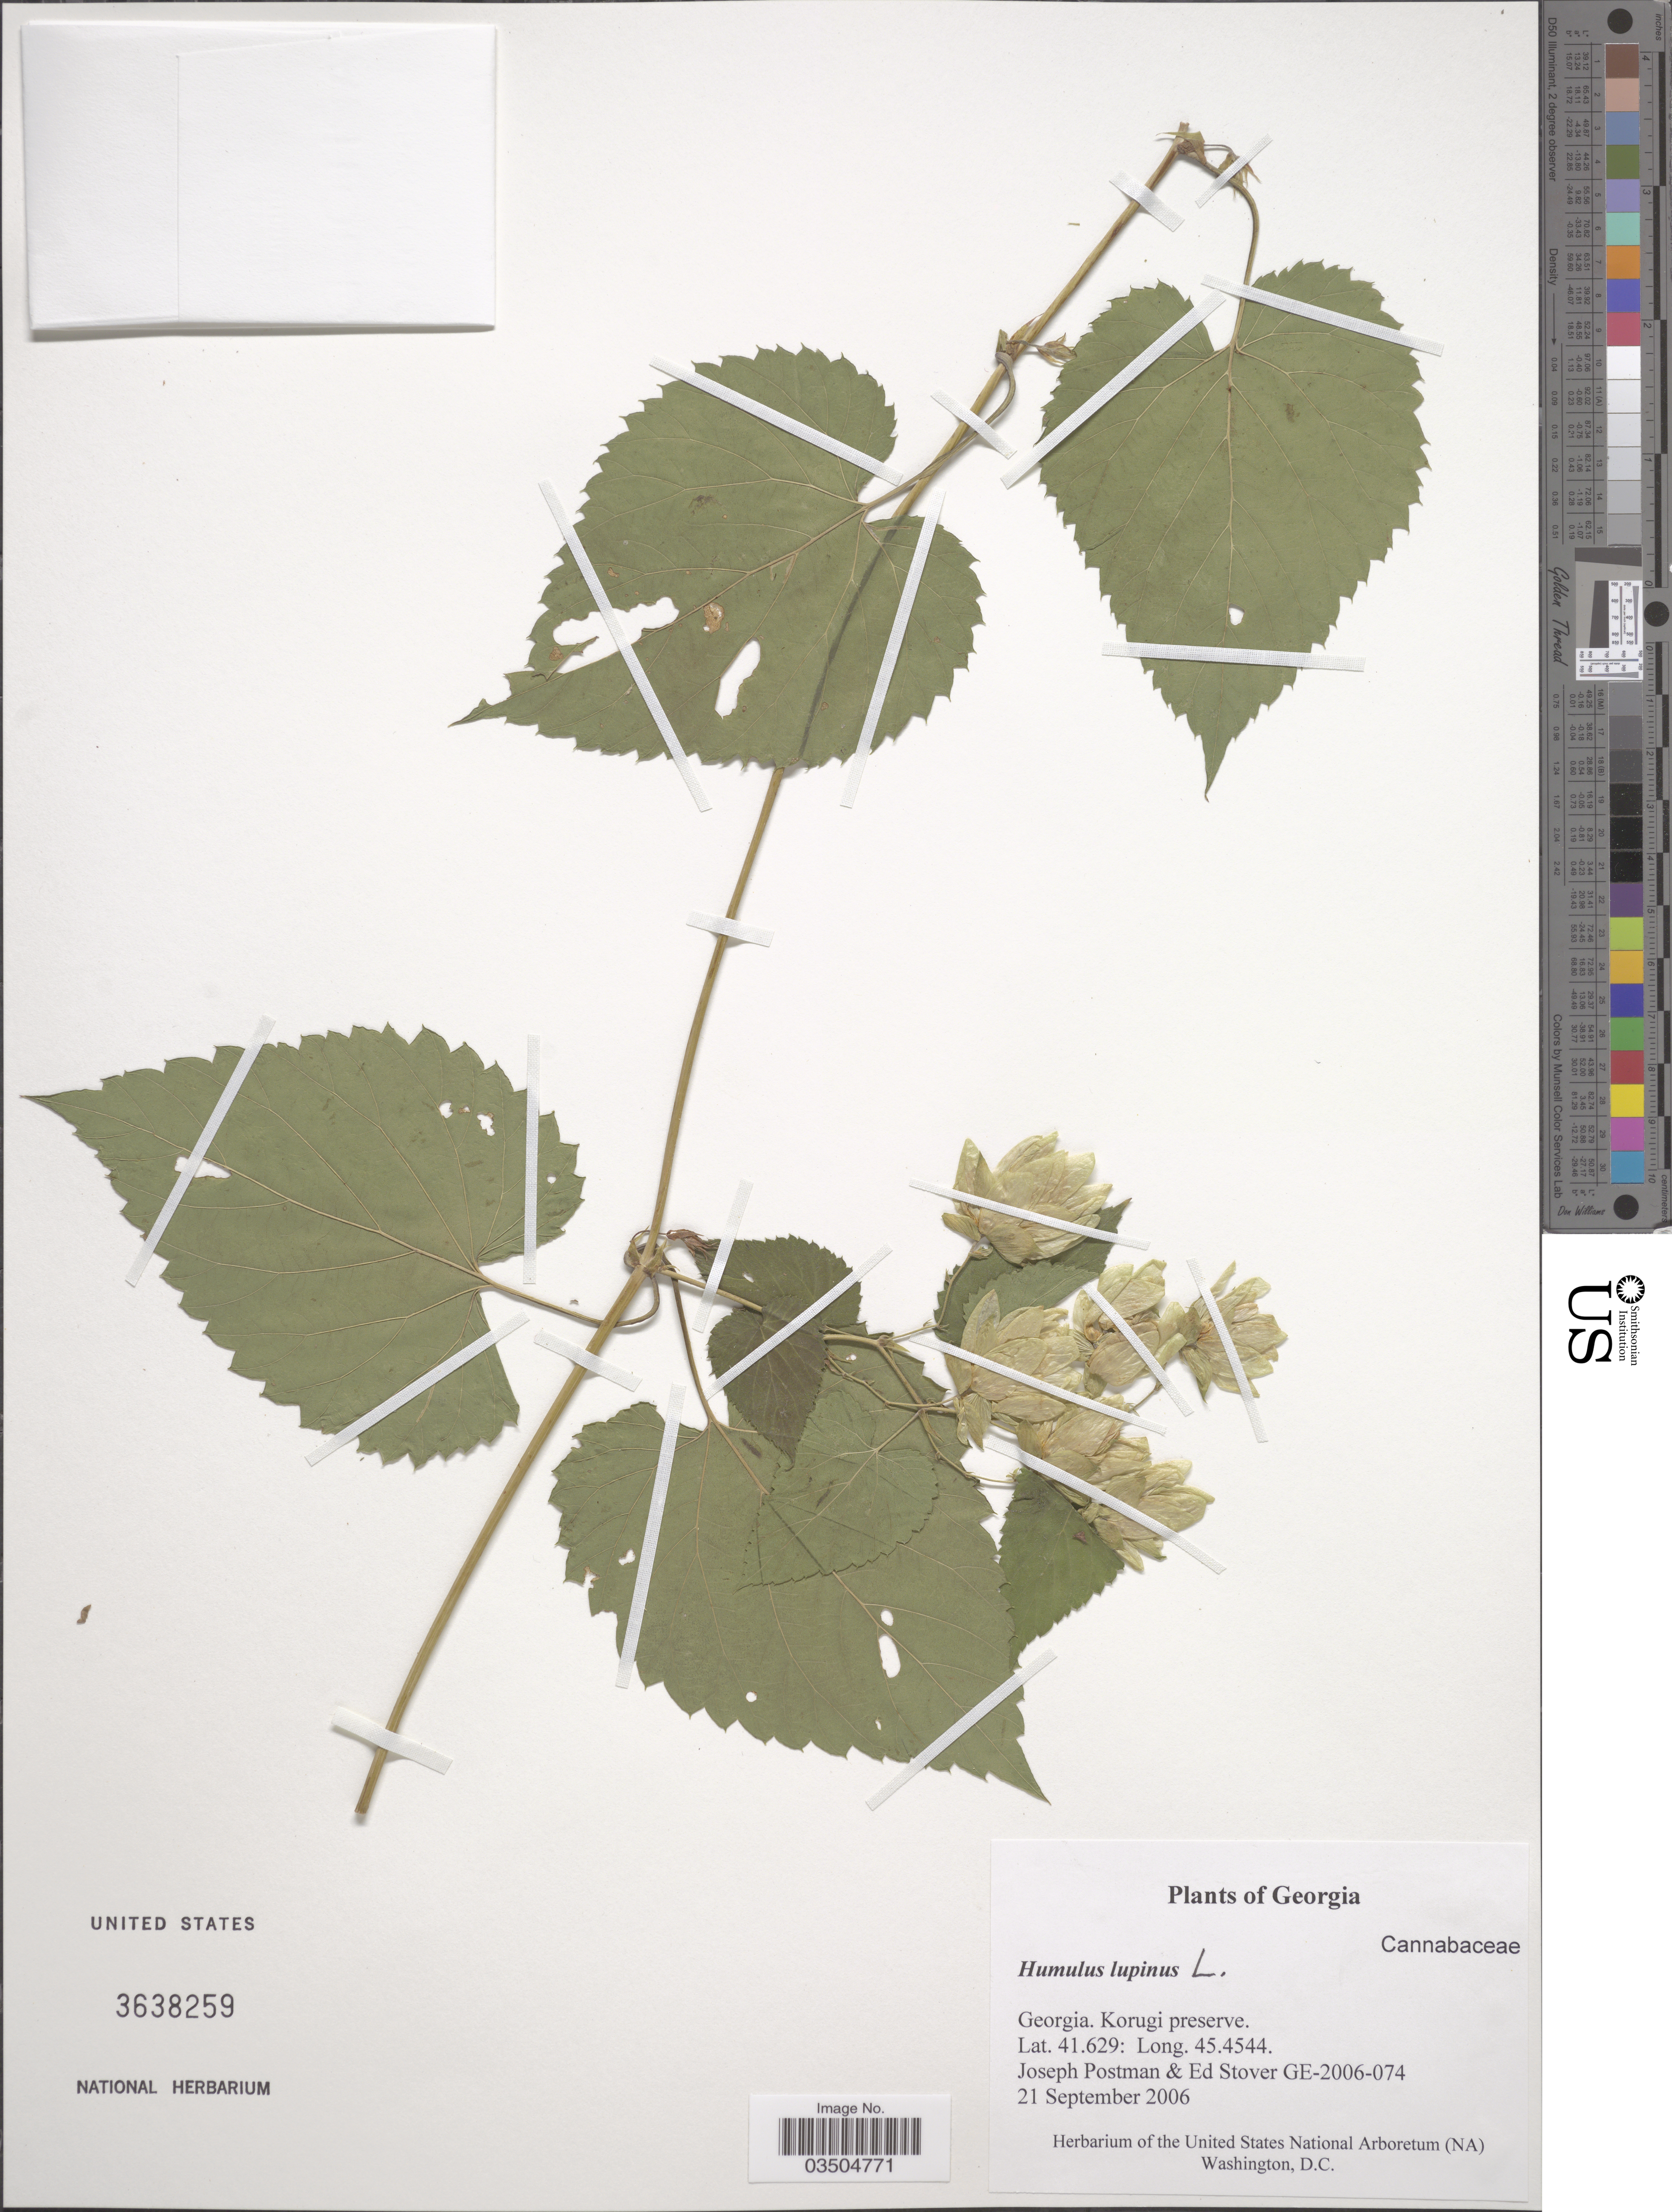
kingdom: Plantae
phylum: Tracheophyta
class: Magnoliopsida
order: Rosales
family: Cannabaceae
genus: Humulus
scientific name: Humulus lupulus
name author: L.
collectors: J. Postman & Ed Stover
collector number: GE-2006-074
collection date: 2006-09-21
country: United States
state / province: Georgia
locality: Korugi preserve.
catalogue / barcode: US 3638259